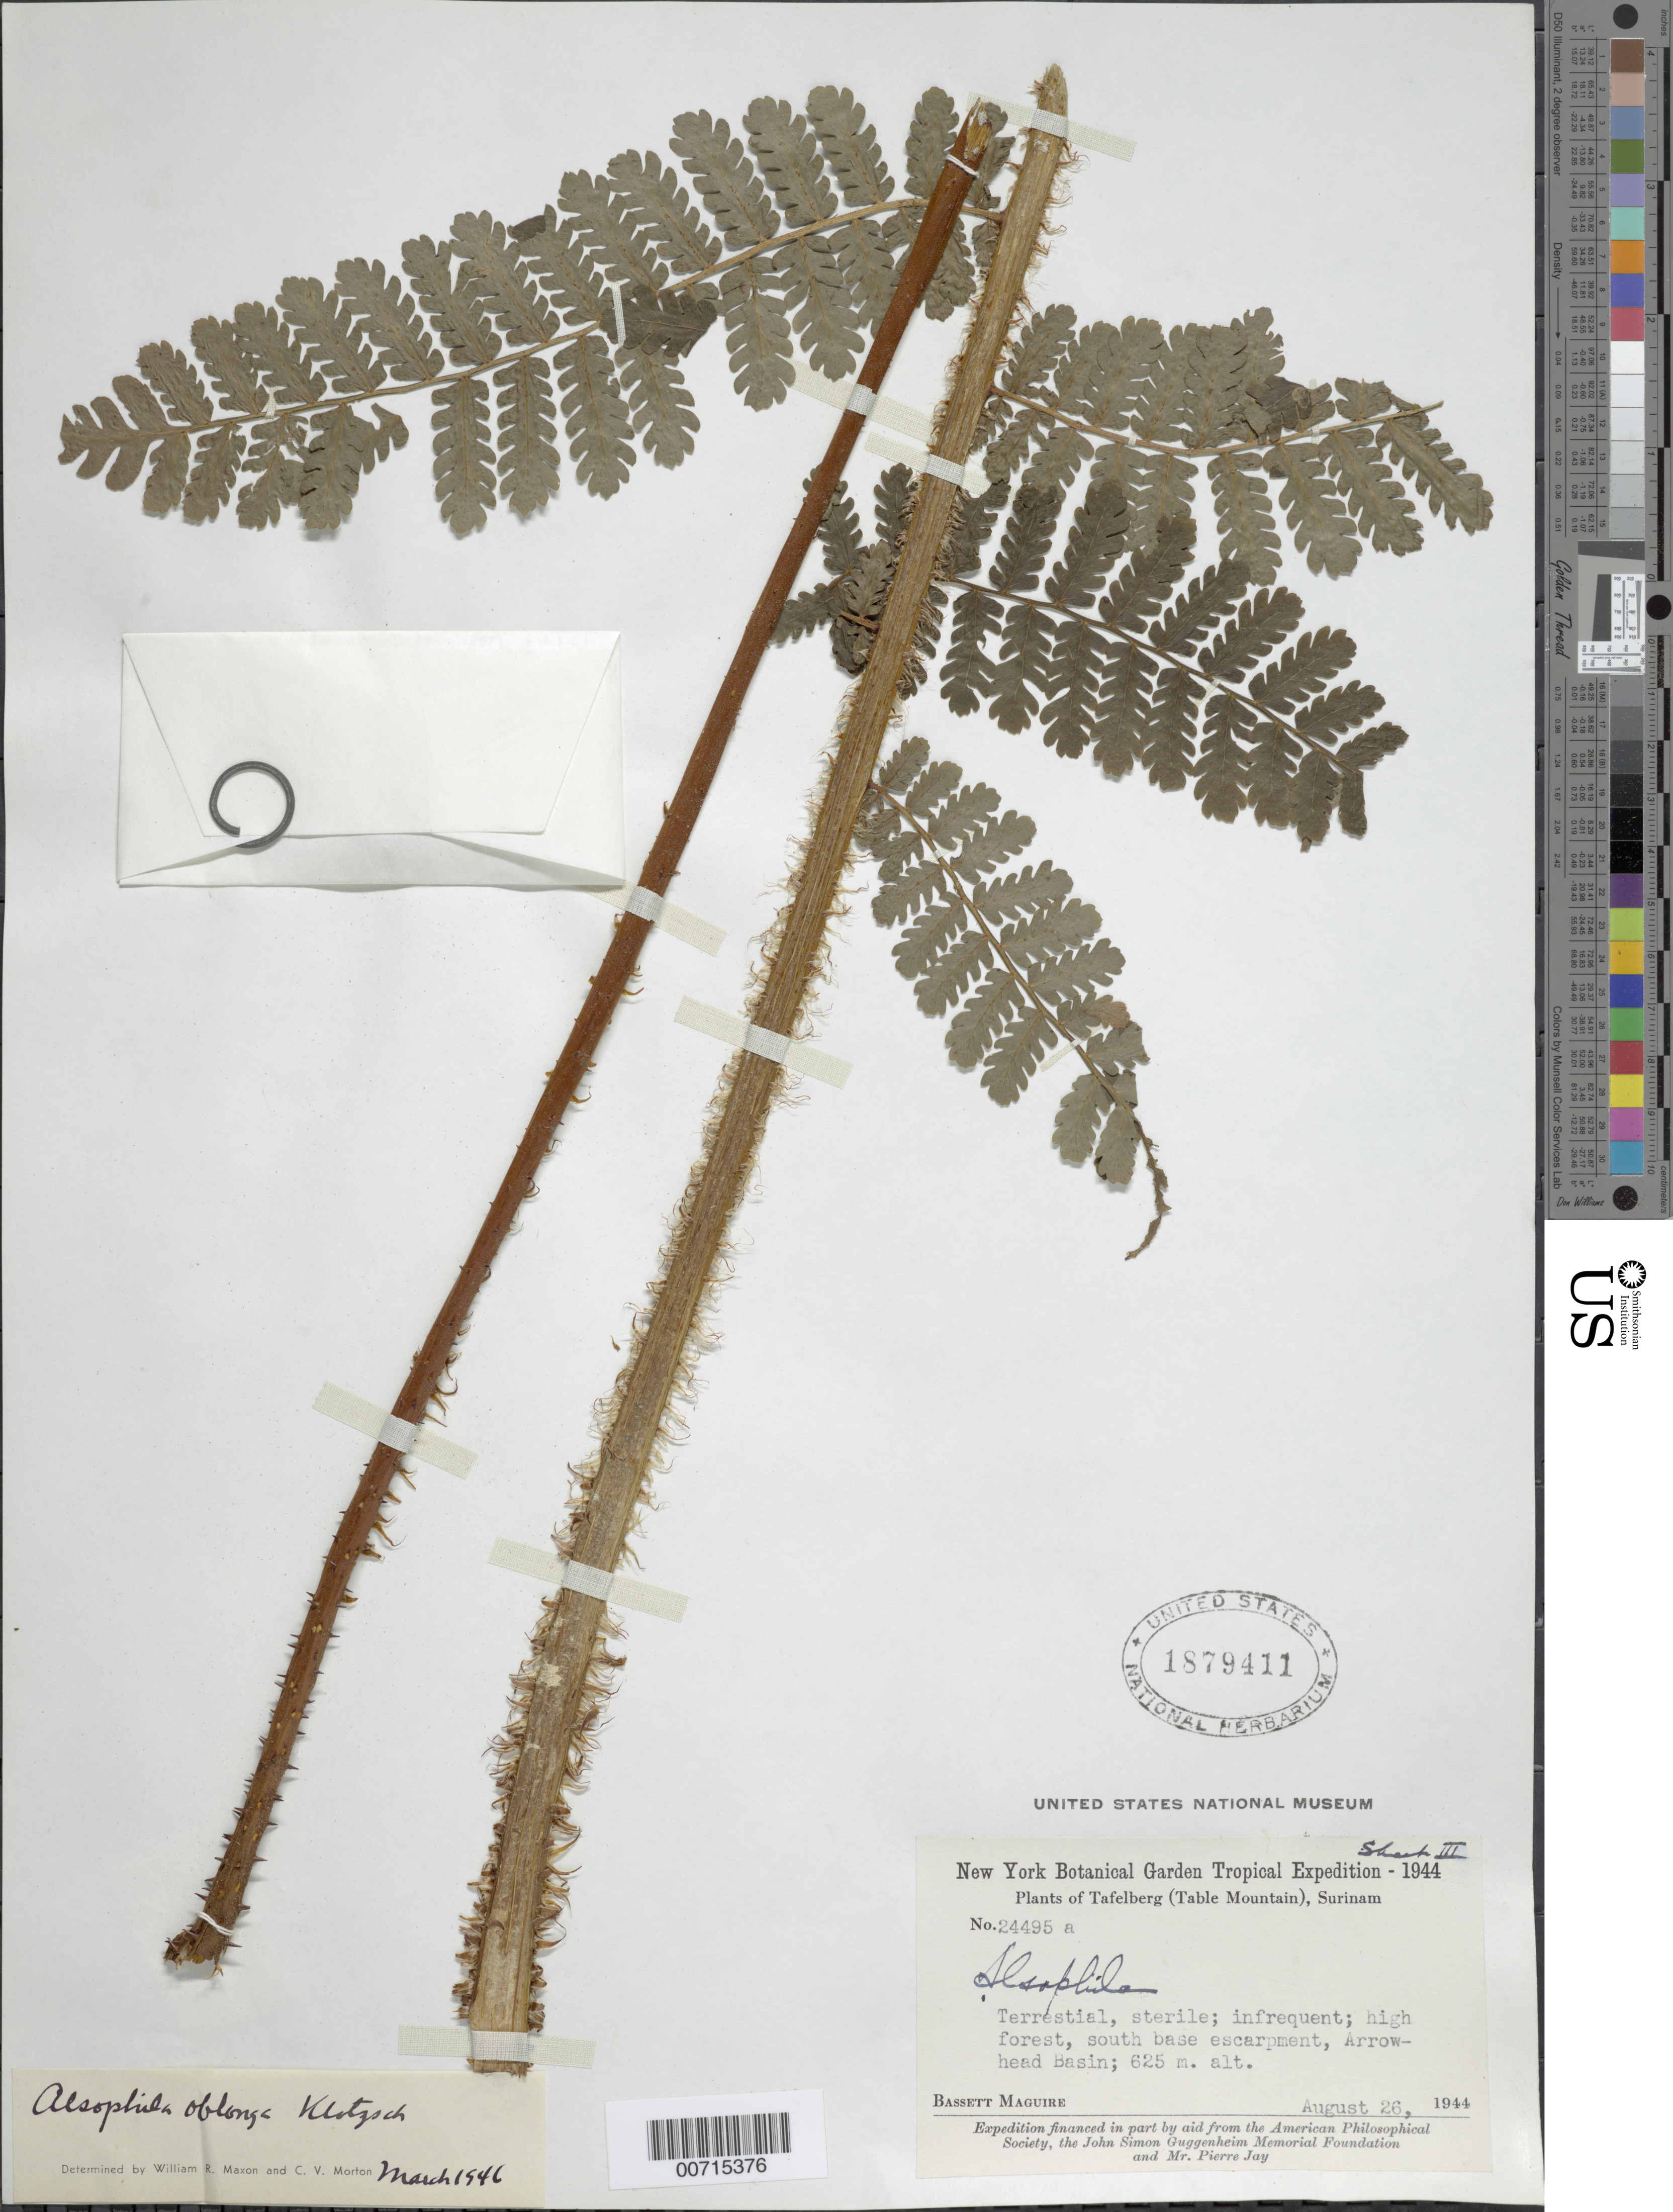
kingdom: Plantae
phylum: Tracheophyta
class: Polypodiopsida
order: Cyatheales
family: Cyatheaceae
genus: Cyathea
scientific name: Cyathea pungens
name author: (Willd.) Domin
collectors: B. Maguire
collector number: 24495a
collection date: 1944-08-26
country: Suriname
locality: Surinam, Tafelberg (Table Mountain) south base escarpment, Arrowhead Basin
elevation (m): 625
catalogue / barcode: US 1879411